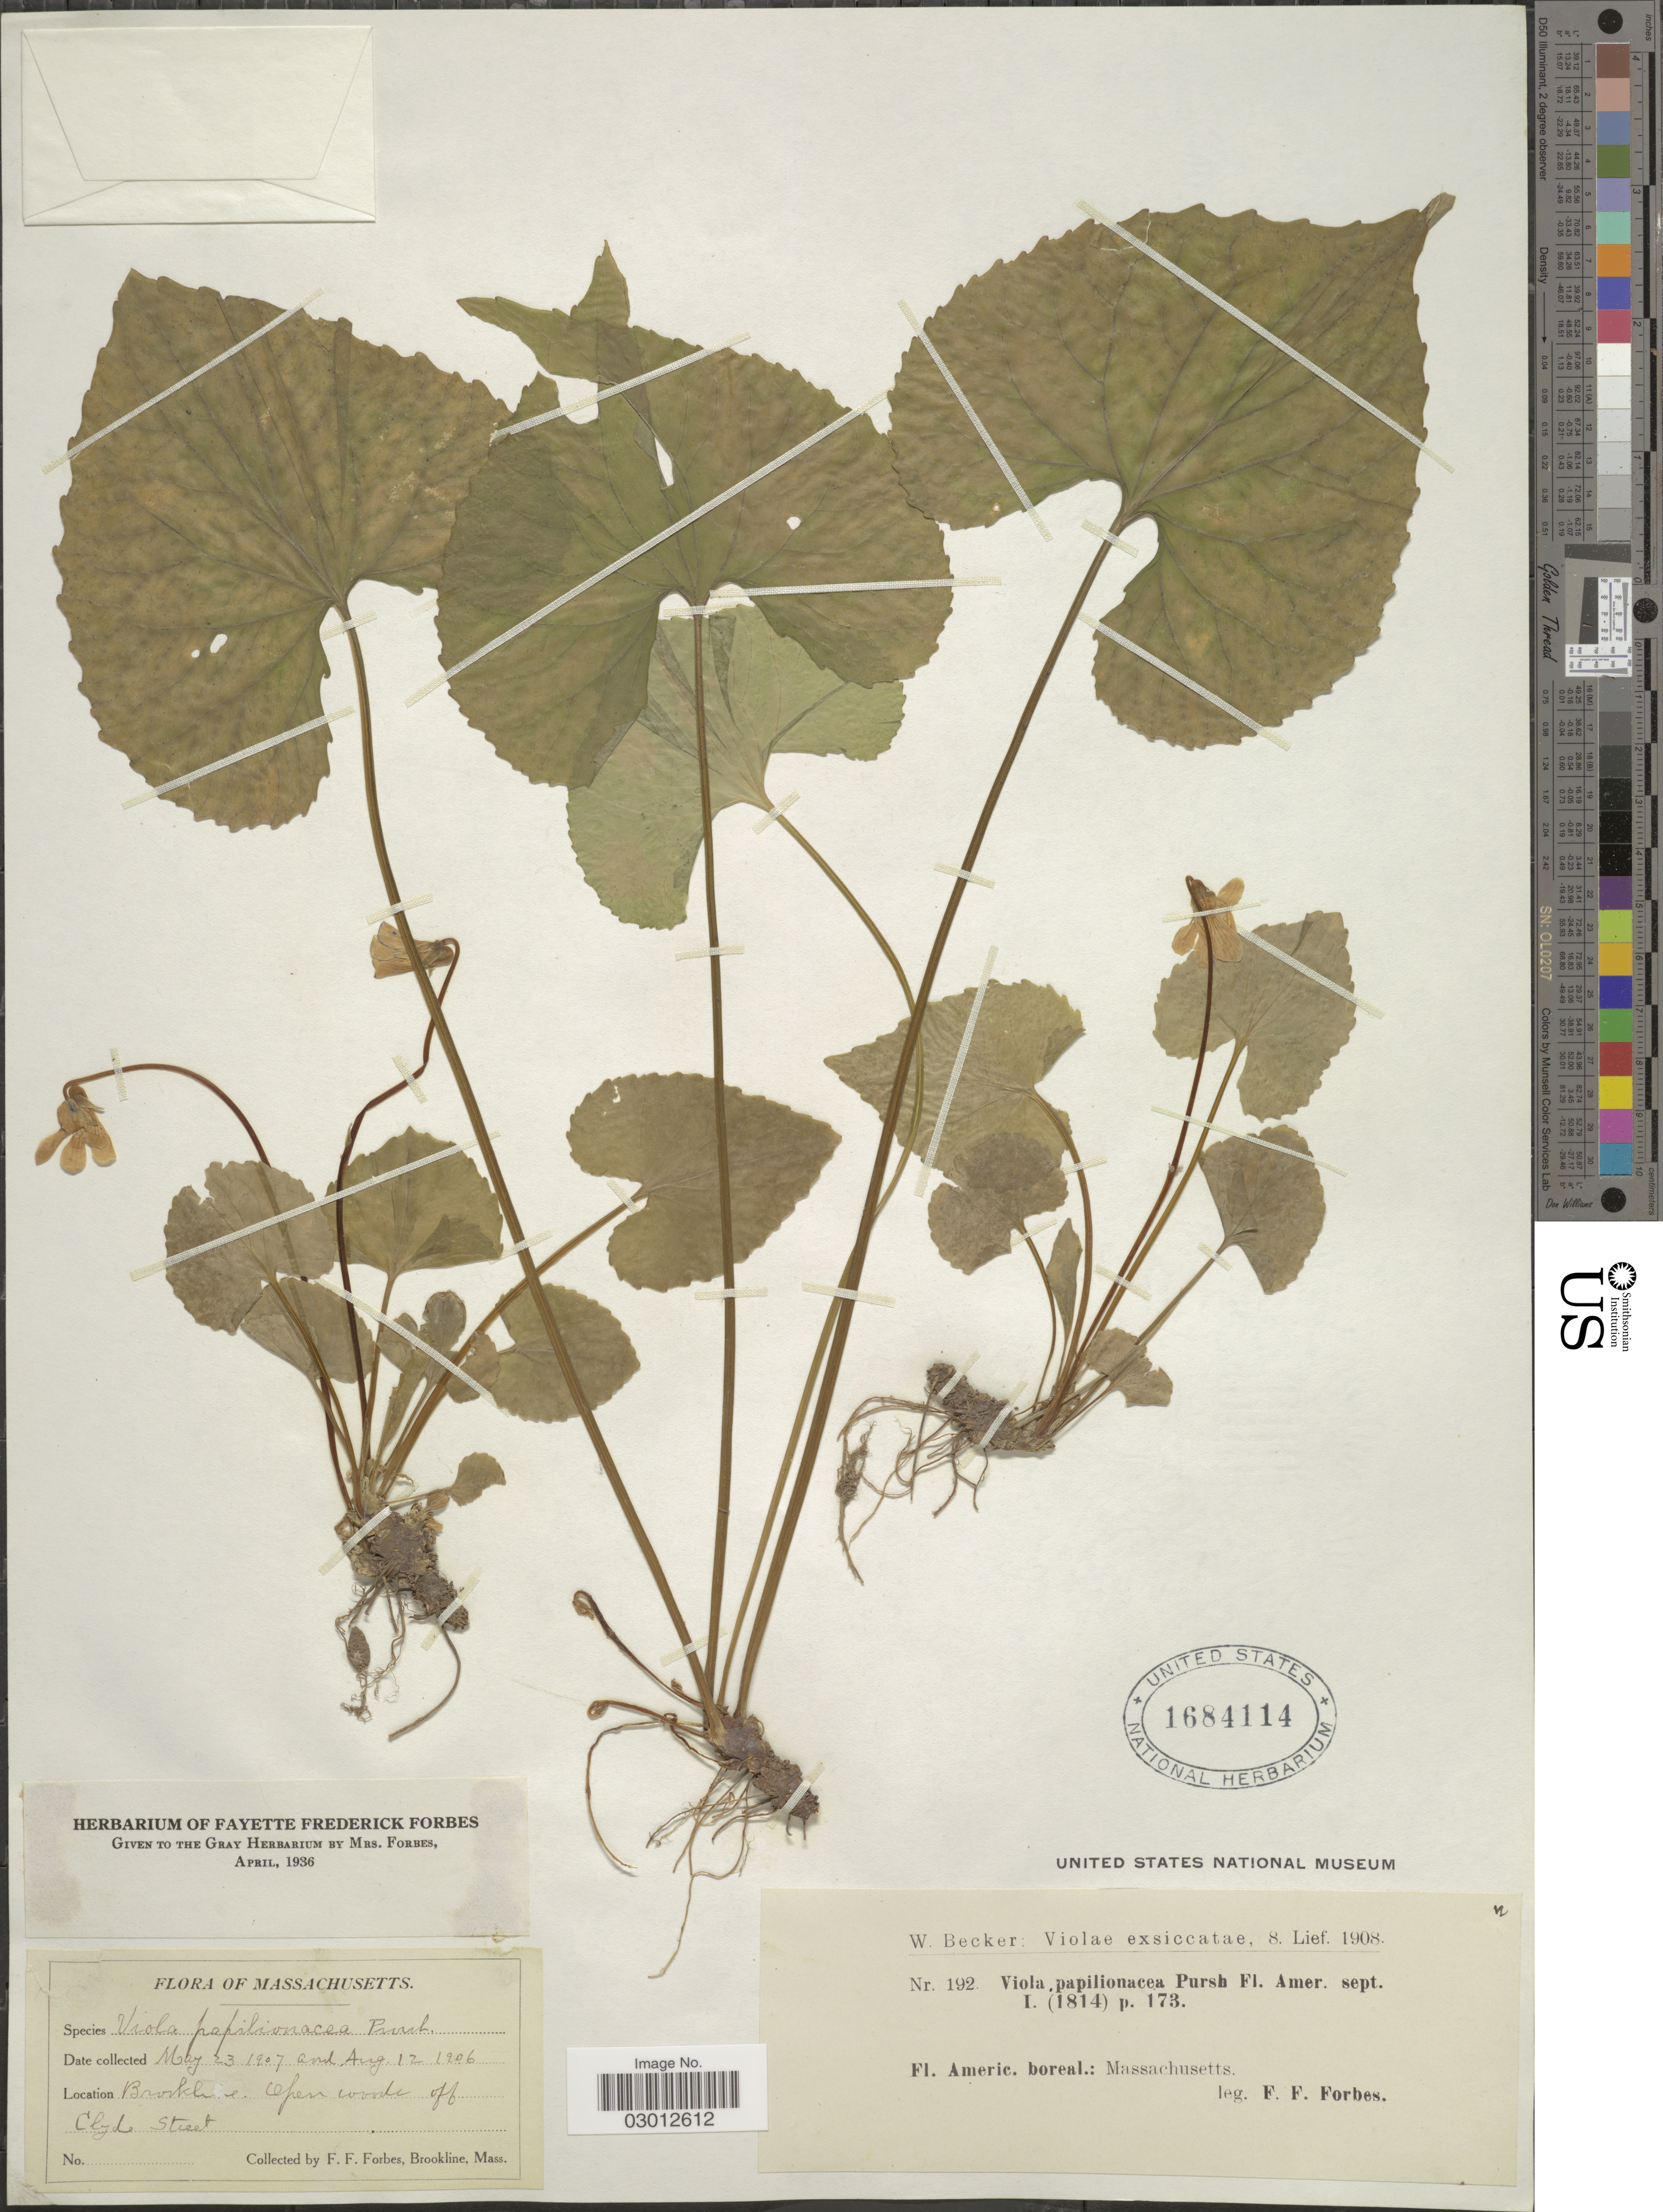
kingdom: Plantae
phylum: Tracheophyta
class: Magnoliopsida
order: Malpighiales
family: Violaceae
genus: Viola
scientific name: Viola papilionacea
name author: Pursh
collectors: F. Forbes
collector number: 192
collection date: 1906-08-12/1907-05-23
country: United States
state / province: Massachusetts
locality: Brookline. Open woods off Clyde Street.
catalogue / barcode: US 1684114